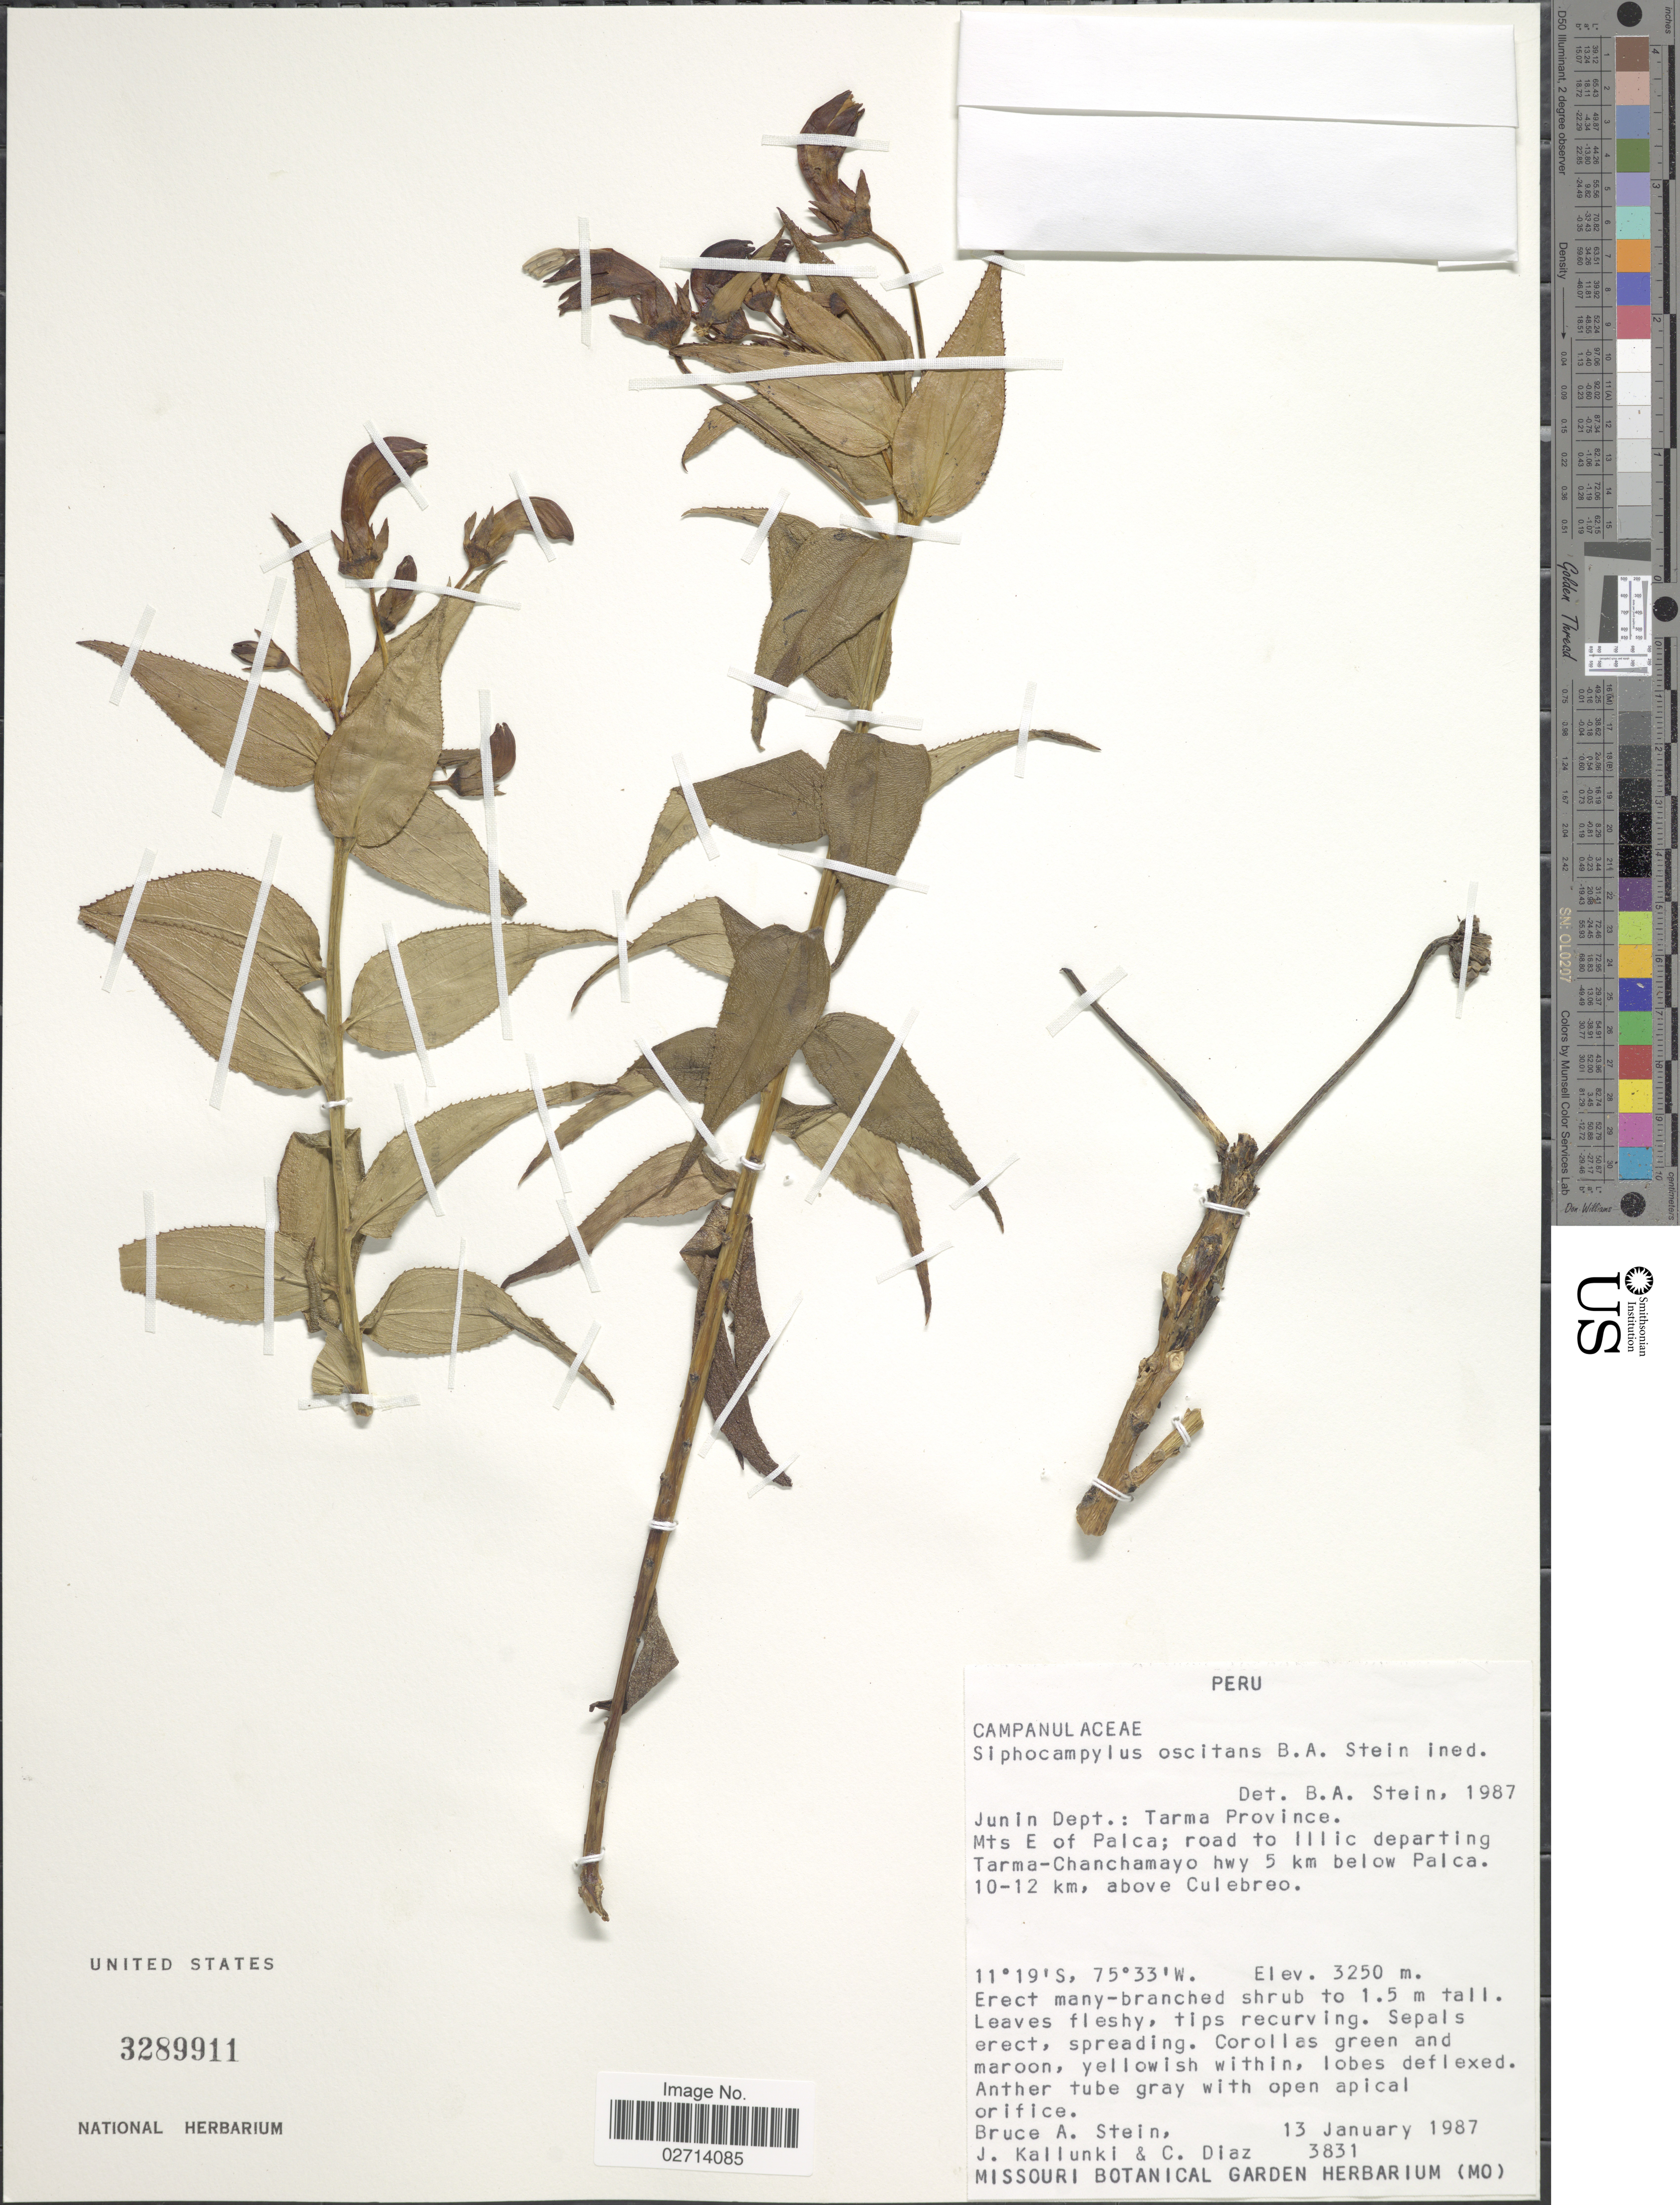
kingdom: Plantae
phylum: Tracheophyta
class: Magnoliopsida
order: Asterales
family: Campanulaceae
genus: Siphocampylus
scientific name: Siphocampylus oscitans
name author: B.A. Stein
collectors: B. A. Stein, J. Kallunki & C. Díaz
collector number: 3831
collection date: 1987-01-13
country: Peru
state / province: Junín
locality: Tarma Province, Mts E of Palca; road to Illic departing Tarma-Chanchamayo hwy 5 km below Palca, 10-12 km, above Culebreo.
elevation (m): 3250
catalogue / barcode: US 3289911